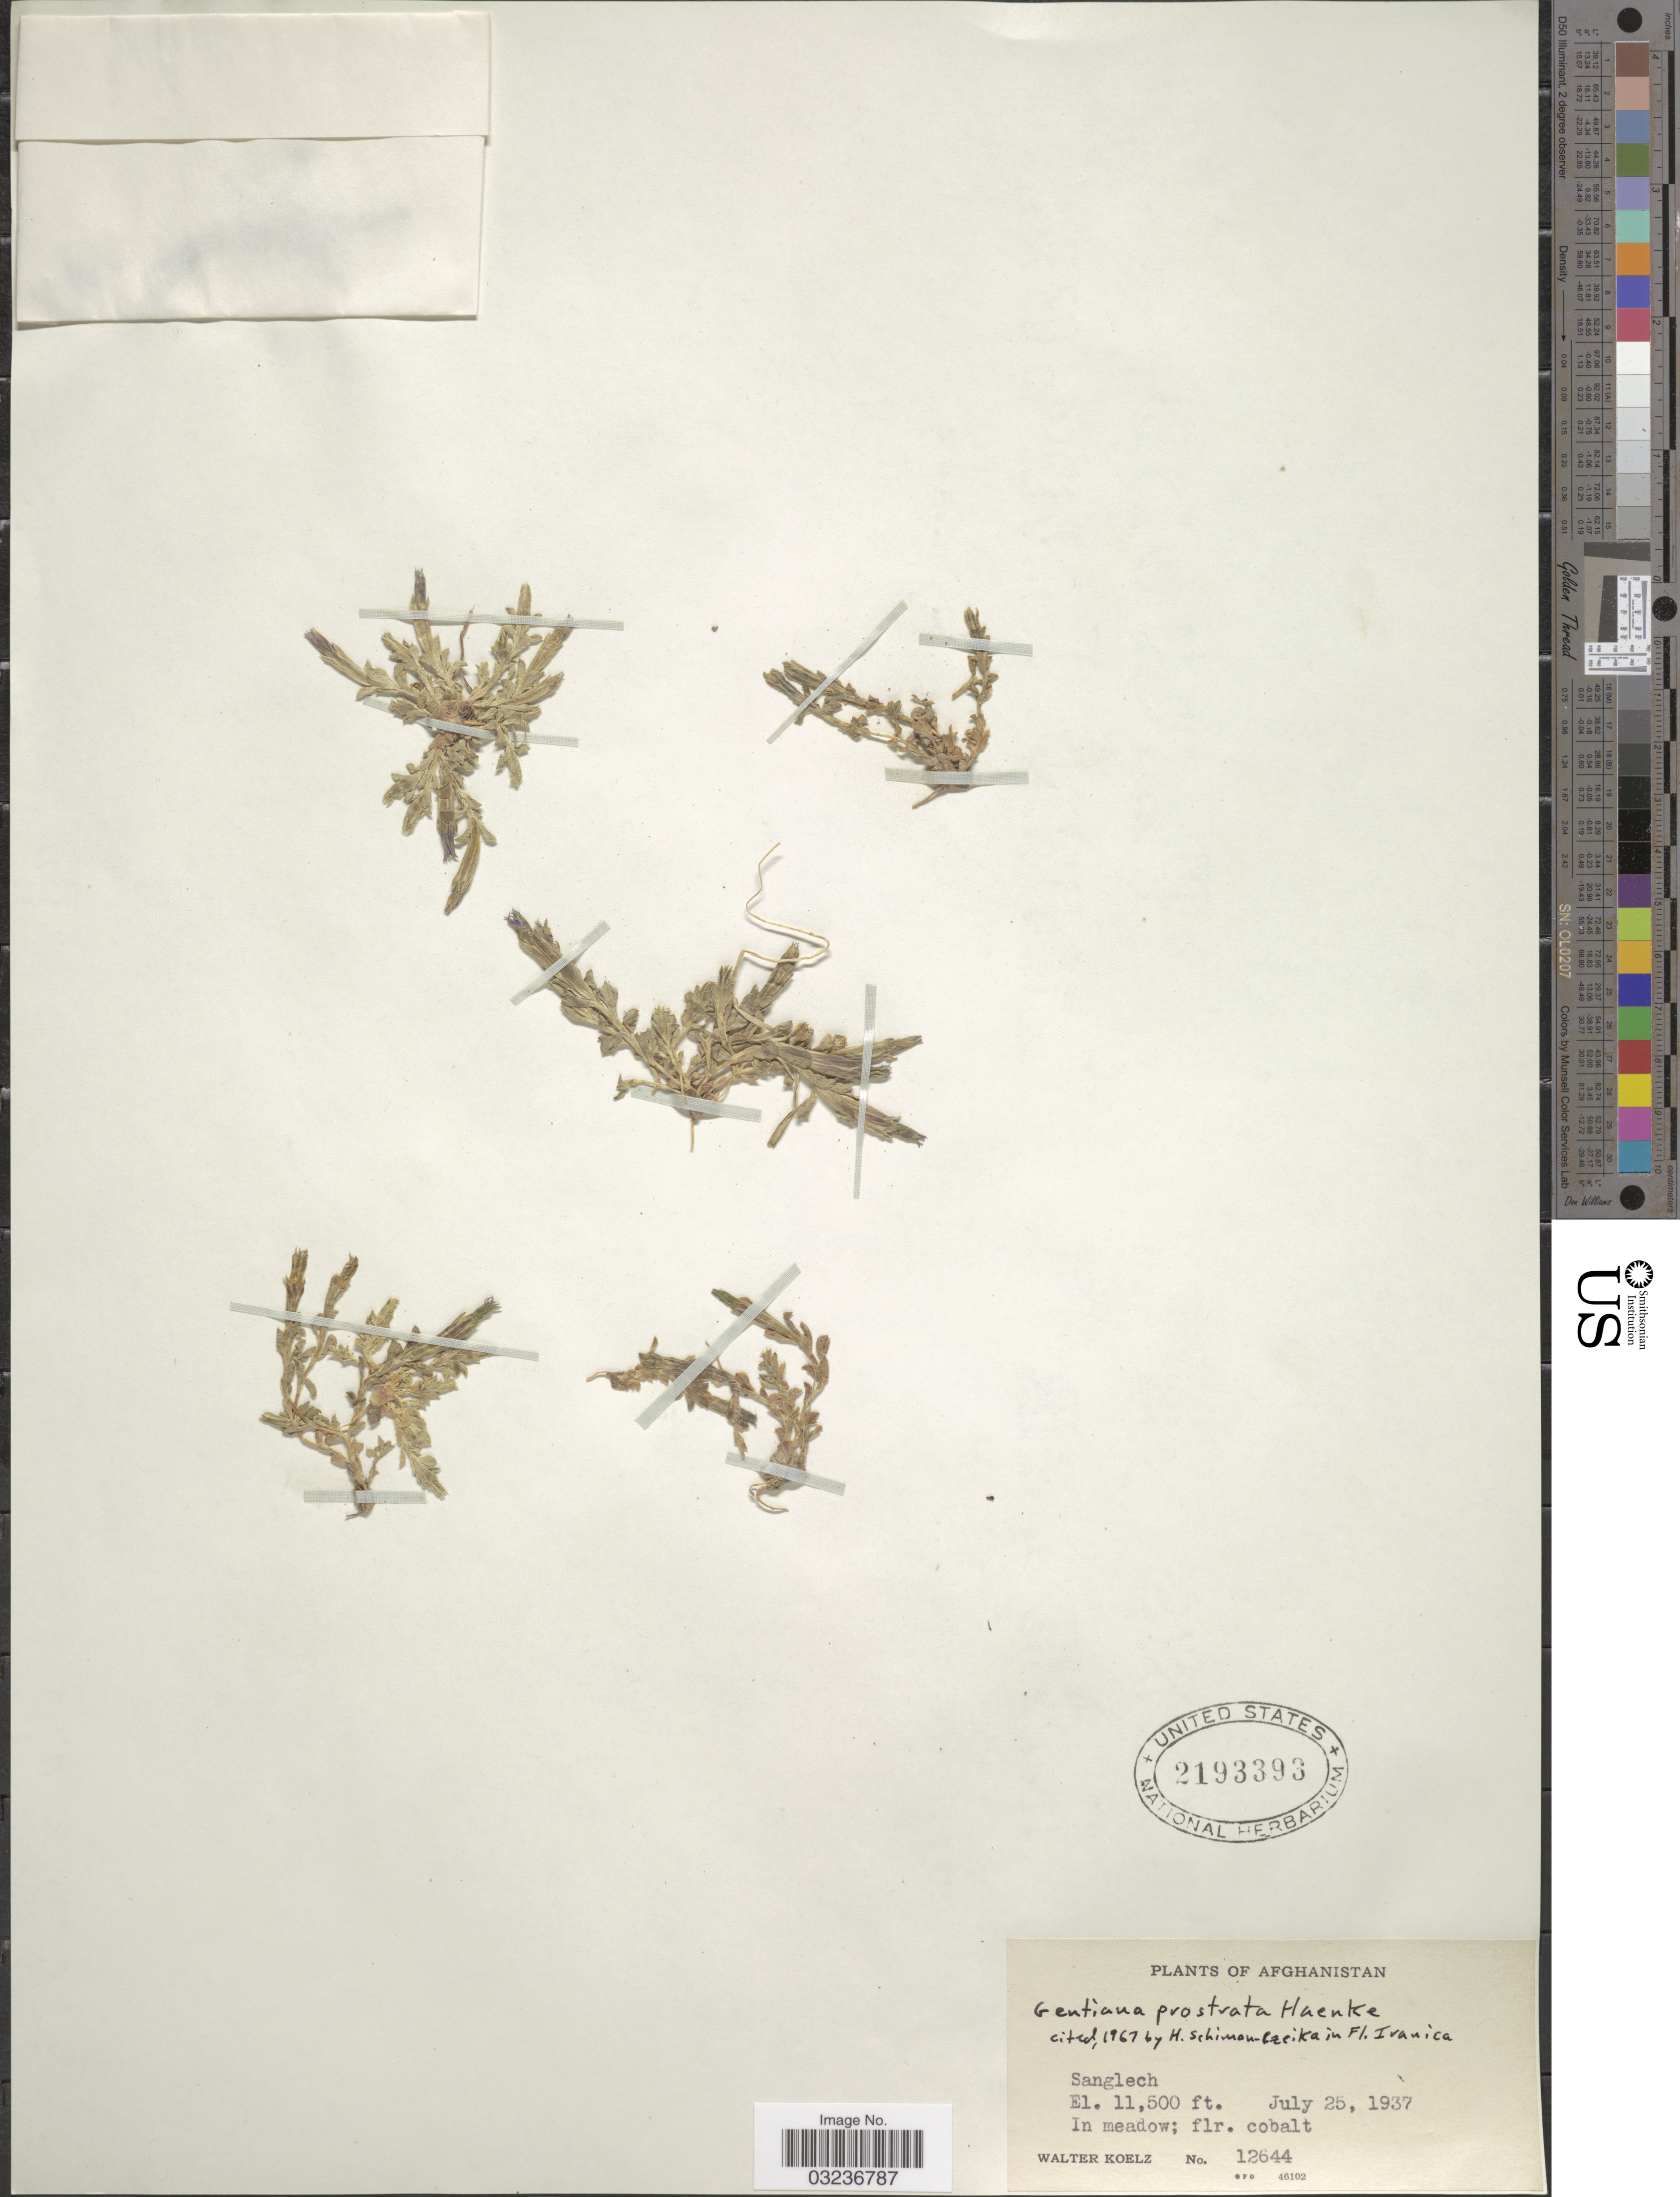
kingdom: Plantae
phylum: Tracheophyta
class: Magnoliopsida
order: Gentianales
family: Gentianaceae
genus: Gentiana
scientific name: Gentiana prostrata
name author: Haenke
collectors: W. N. Koelz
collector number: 12644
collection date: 1937-07-25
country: Afghanistan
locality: Sanglech.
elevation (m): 3505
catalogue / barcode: US 2193393